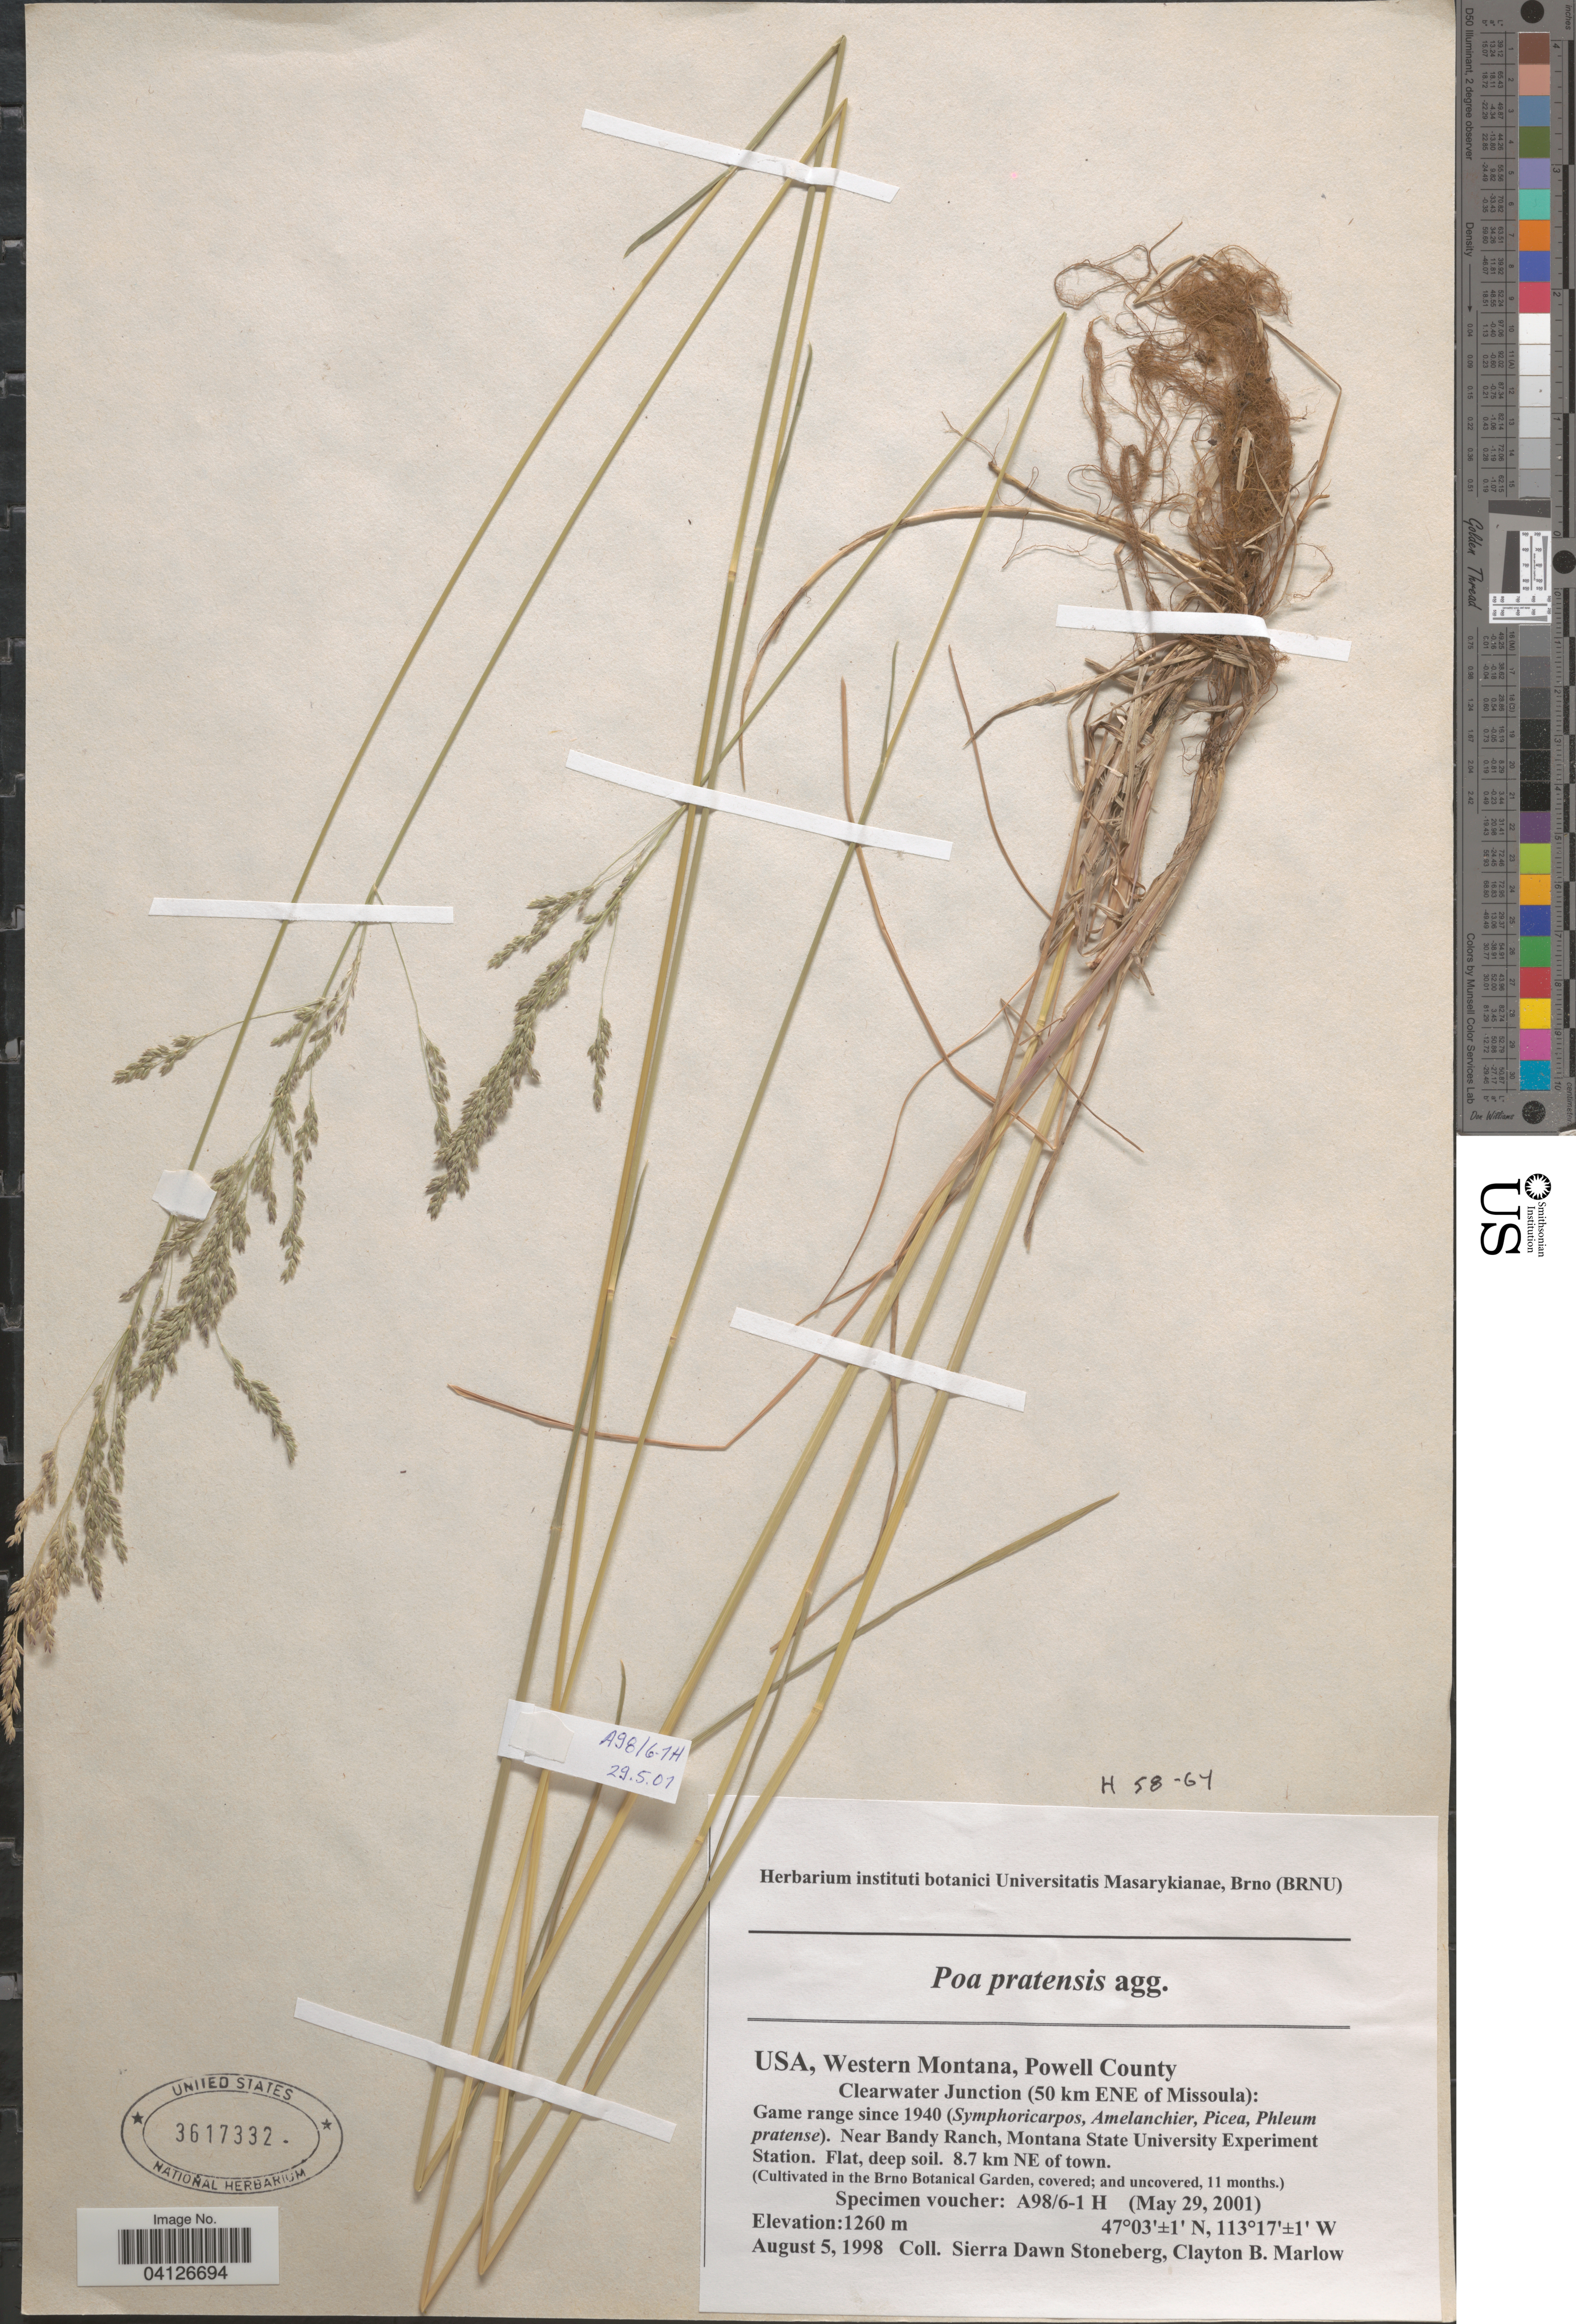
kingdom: Plantae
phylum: Tracheophyta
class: Liliopsida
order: Poales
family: Poaceae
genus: Poa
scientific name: Poa pratensis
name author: L.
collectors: Ex herb. instituti botanici Universitatis Masarykianae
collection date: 2001-05-29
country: Czechia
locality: (Cultivated in the Brno Botanical Garden, covered; and uncovered, 11 months.).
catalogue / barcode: US 3617332